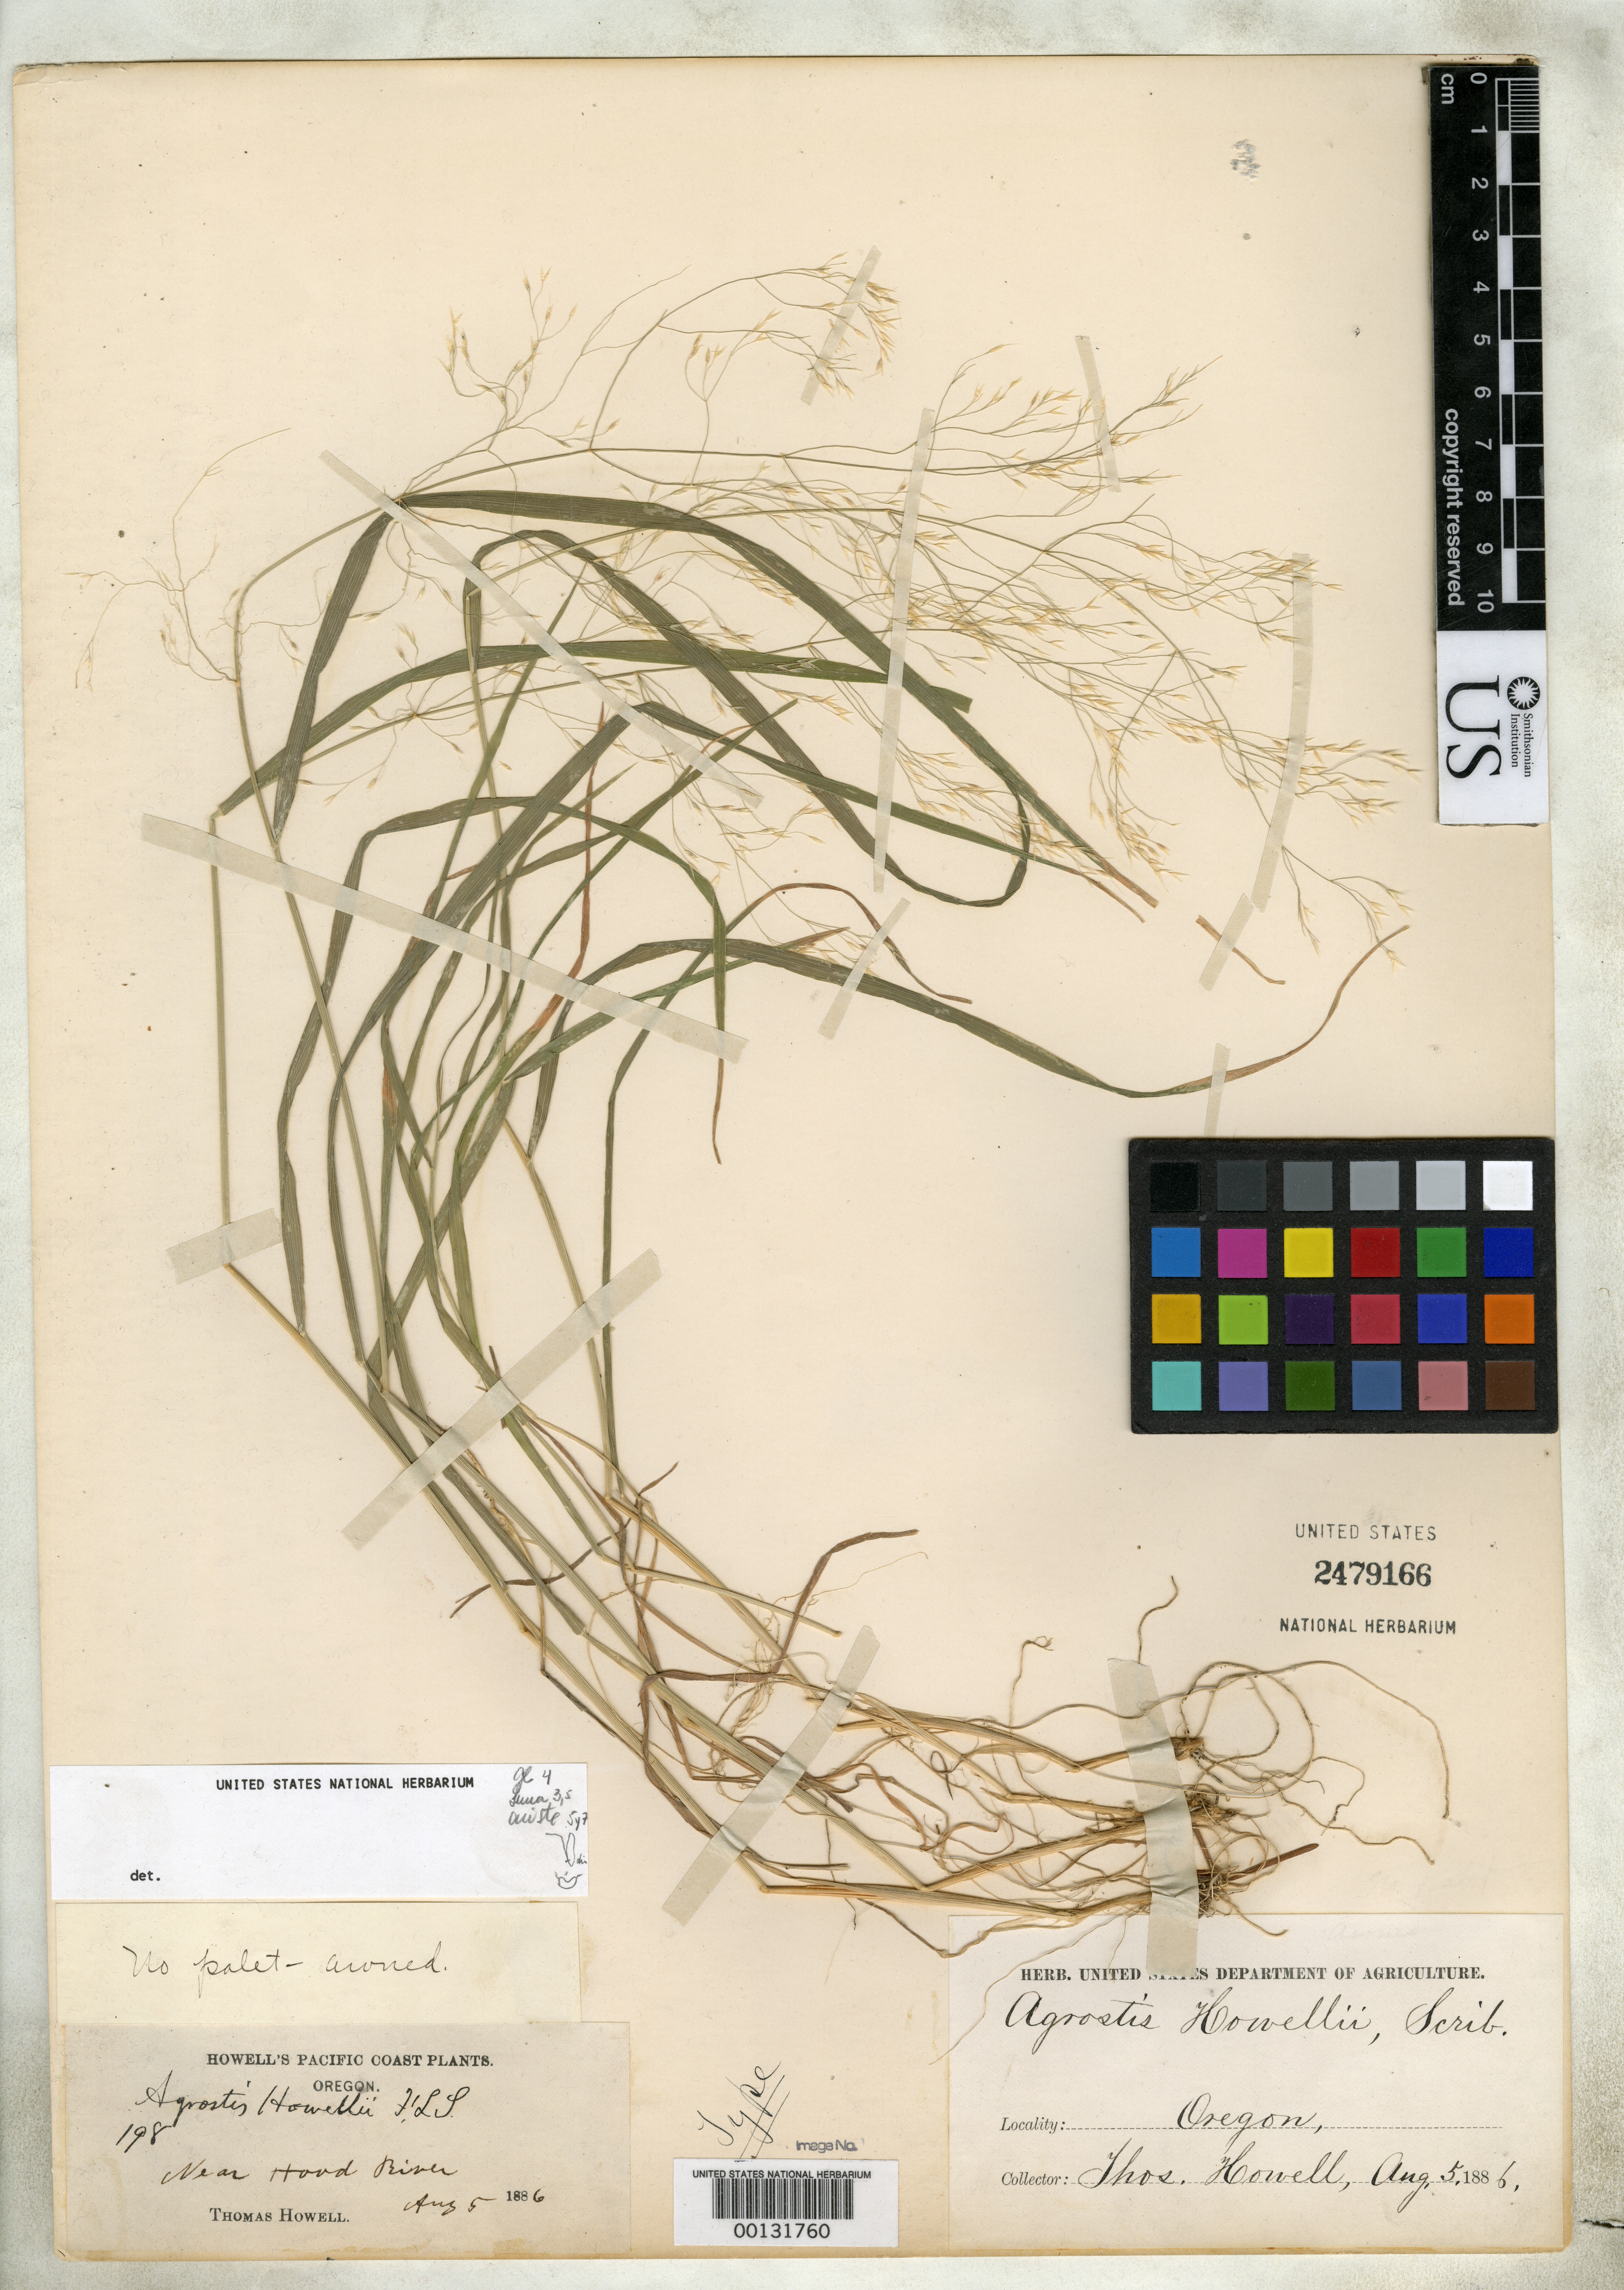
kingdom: Plantae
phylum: Tracheophyta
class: Liliopsida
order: Poales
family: Poaceae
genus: Agrostis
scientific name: Agrostis howellii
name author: Scribn.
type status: Holotype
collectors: T. J. Howell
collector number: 198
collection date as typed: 05 Aug 1886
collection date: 1886-08-05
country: United States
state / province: Oregon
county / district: Hood River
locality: Near Hood River.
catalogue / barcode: US 2479166